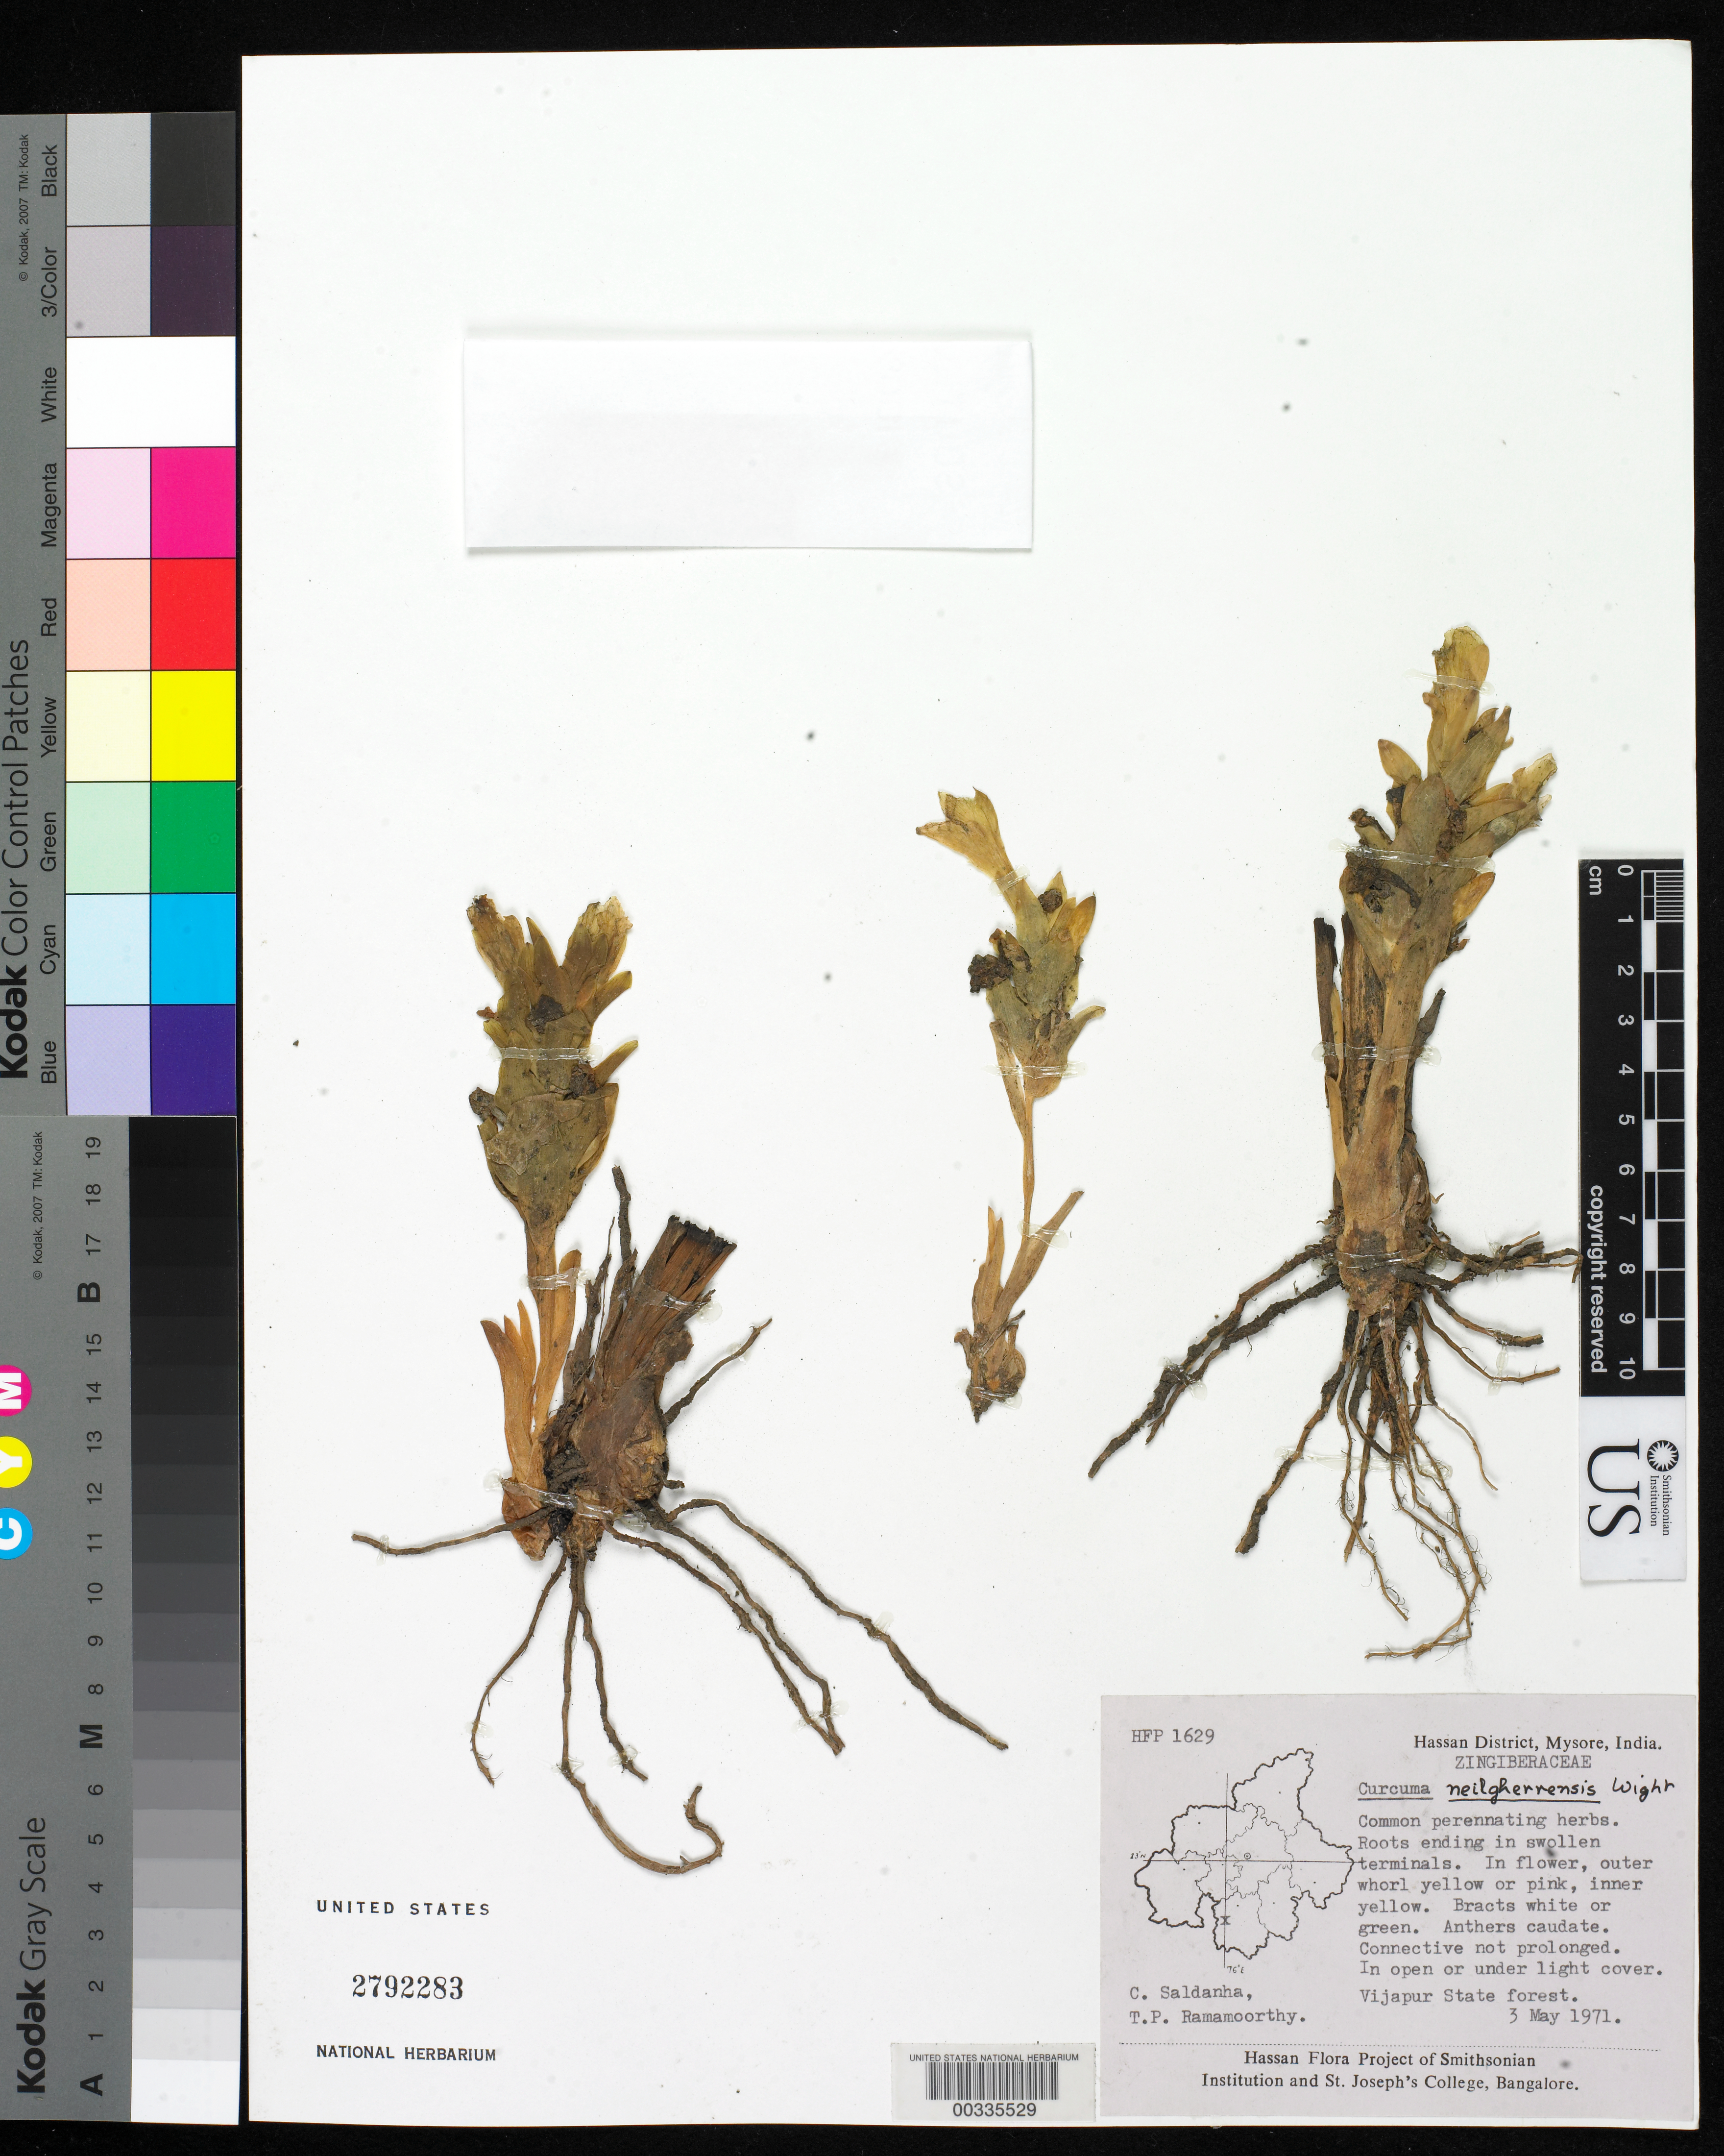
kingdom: Plantae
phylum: Tracheophyta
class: Liliopsida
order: Zingiberales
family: Zingiberaceae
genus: Curcuma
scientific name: Curcuma neilgherrensis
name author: Wight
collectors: C. J. Saldanha & T. P. Ramamoorthy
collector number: Hfp 1629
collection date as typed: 03 May 1971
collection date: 1971-05-03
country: India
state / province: Karnataka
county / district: Hassan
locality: Vijapur state forest, mysore state [mysore state = karnataka.]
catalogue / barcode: US 2792283